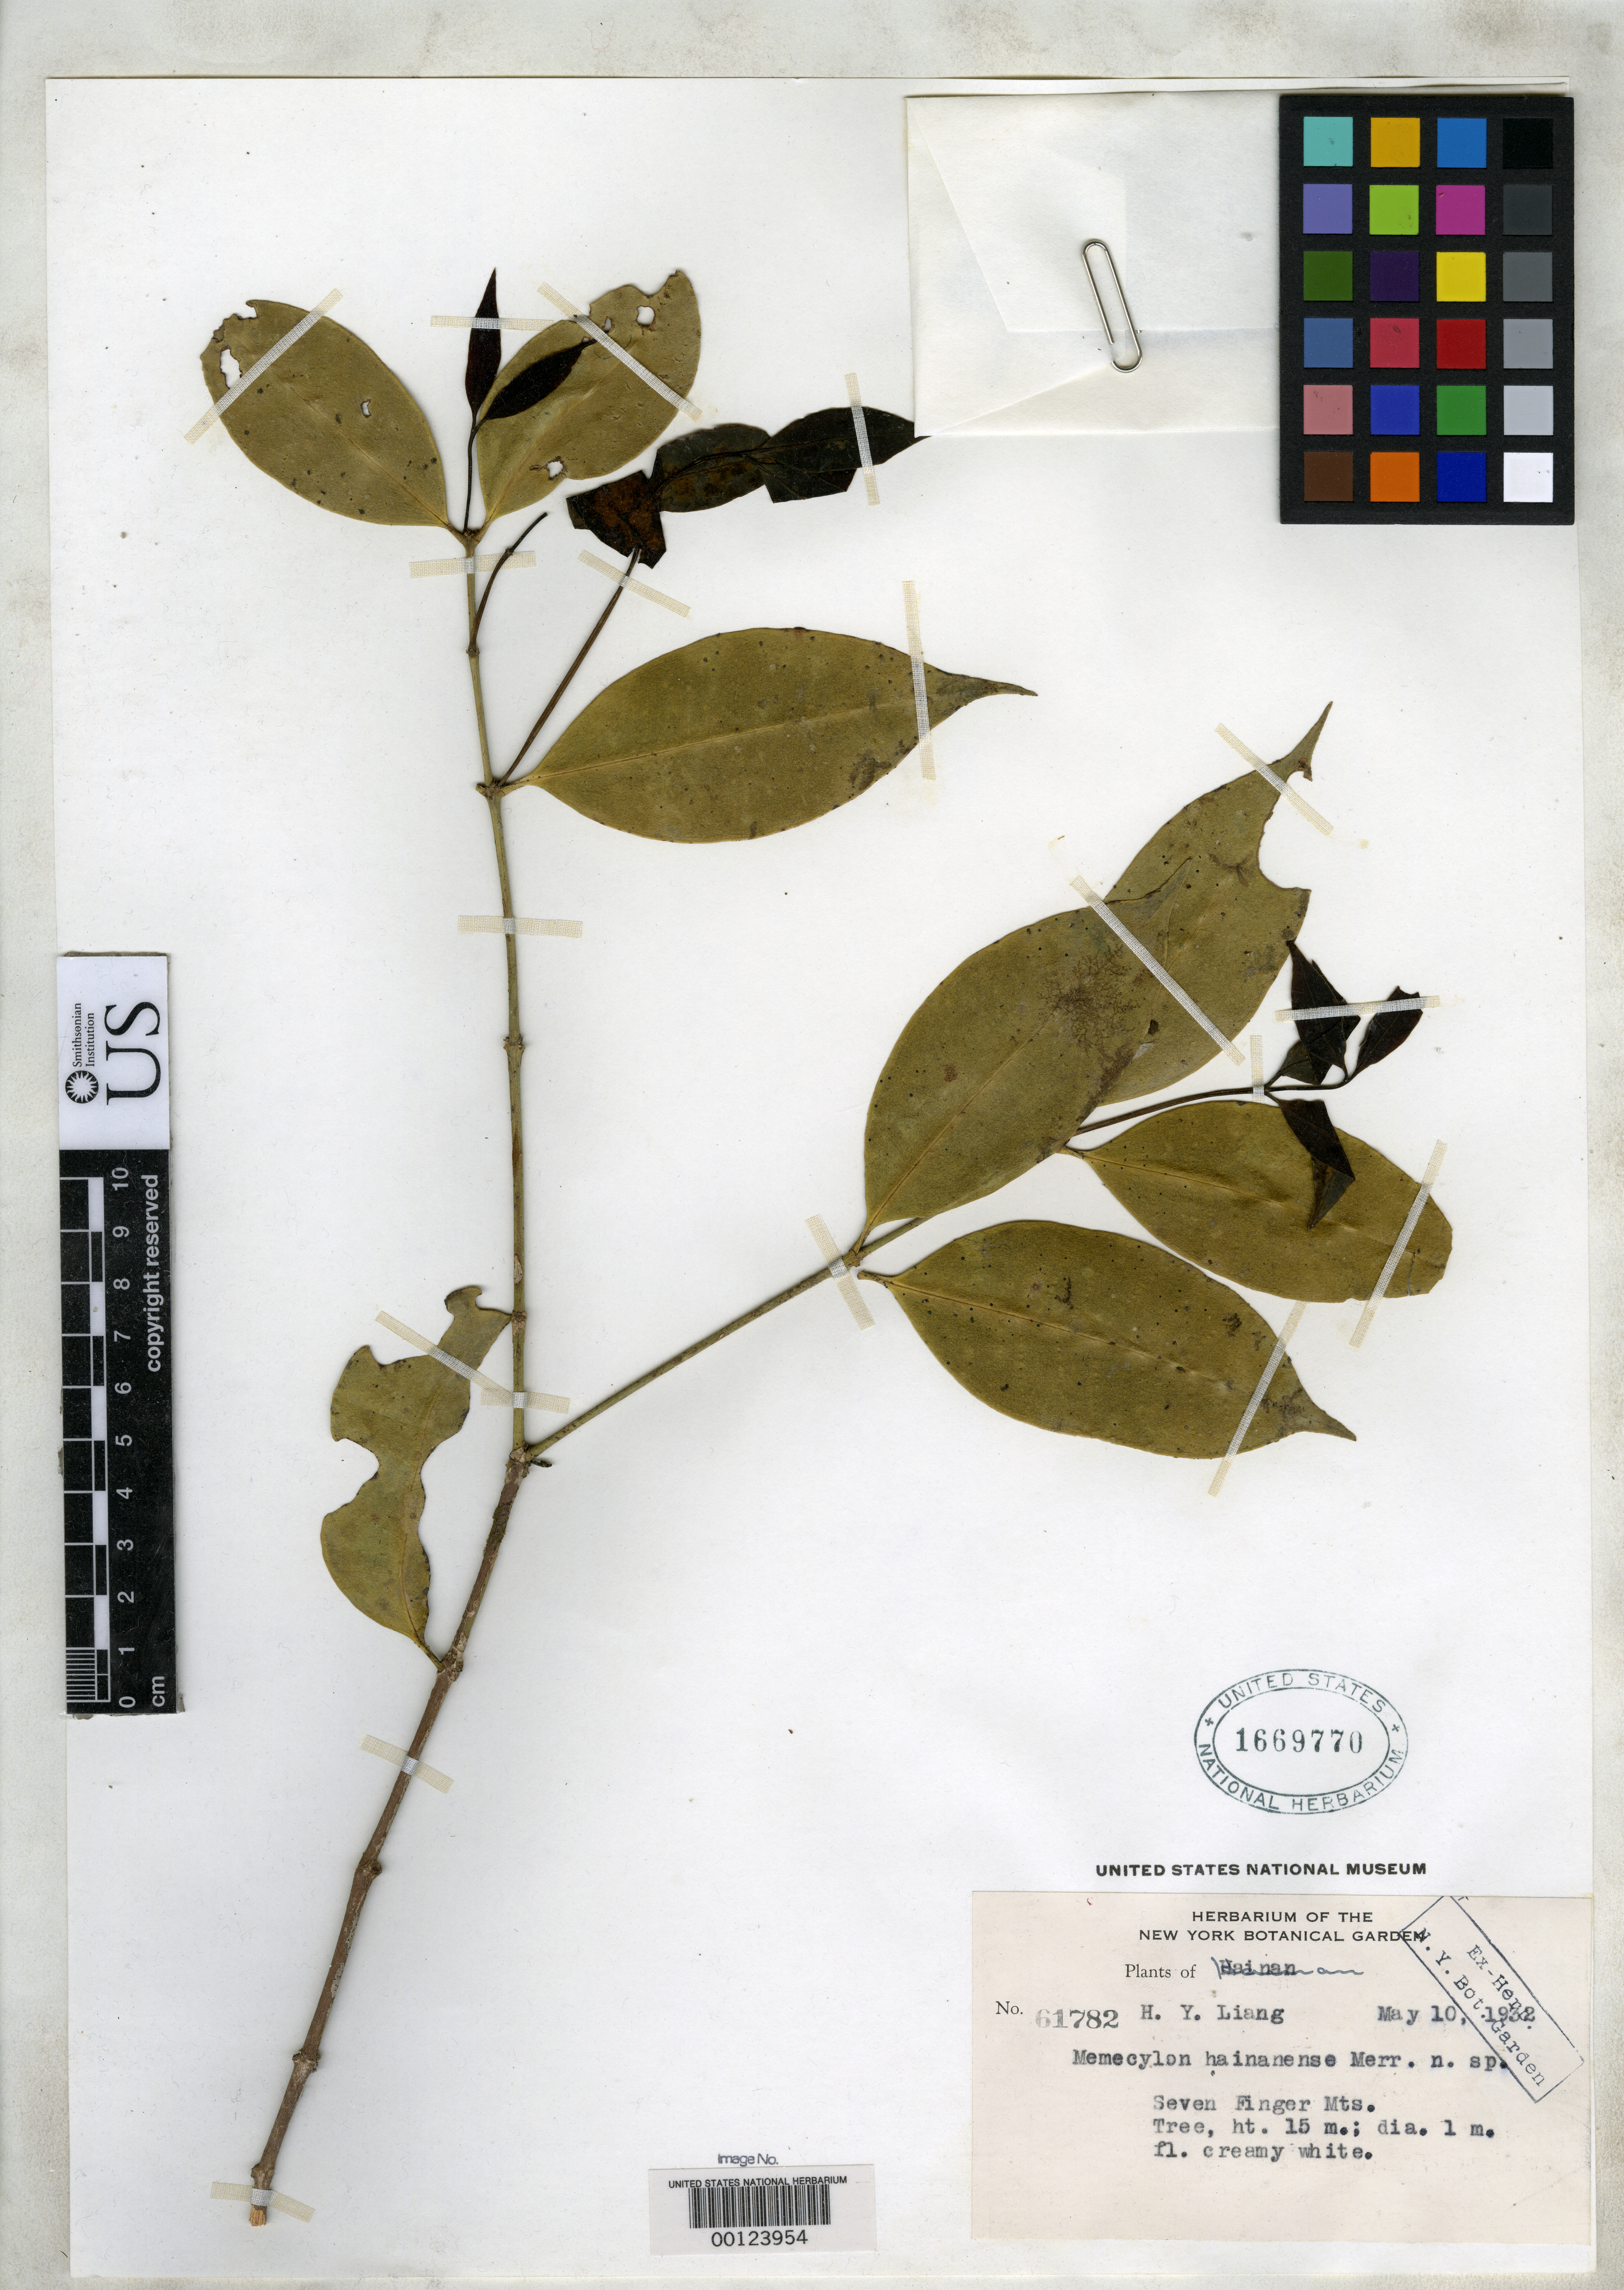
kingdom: Plantae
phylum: Tracheophyta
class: Magnoliopsida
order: Myrtales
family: Melastomataceae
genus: Memecylon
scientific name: Memecylon hainanense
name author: Merr. & Chun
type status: Isotype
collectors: H. Y. Liang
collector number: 61782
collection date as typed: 10 May 1932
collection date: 1932-05-10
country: China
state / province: Hainan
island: Hainan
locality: E slope of Seven Finger Mts.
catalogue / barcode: US 1669770